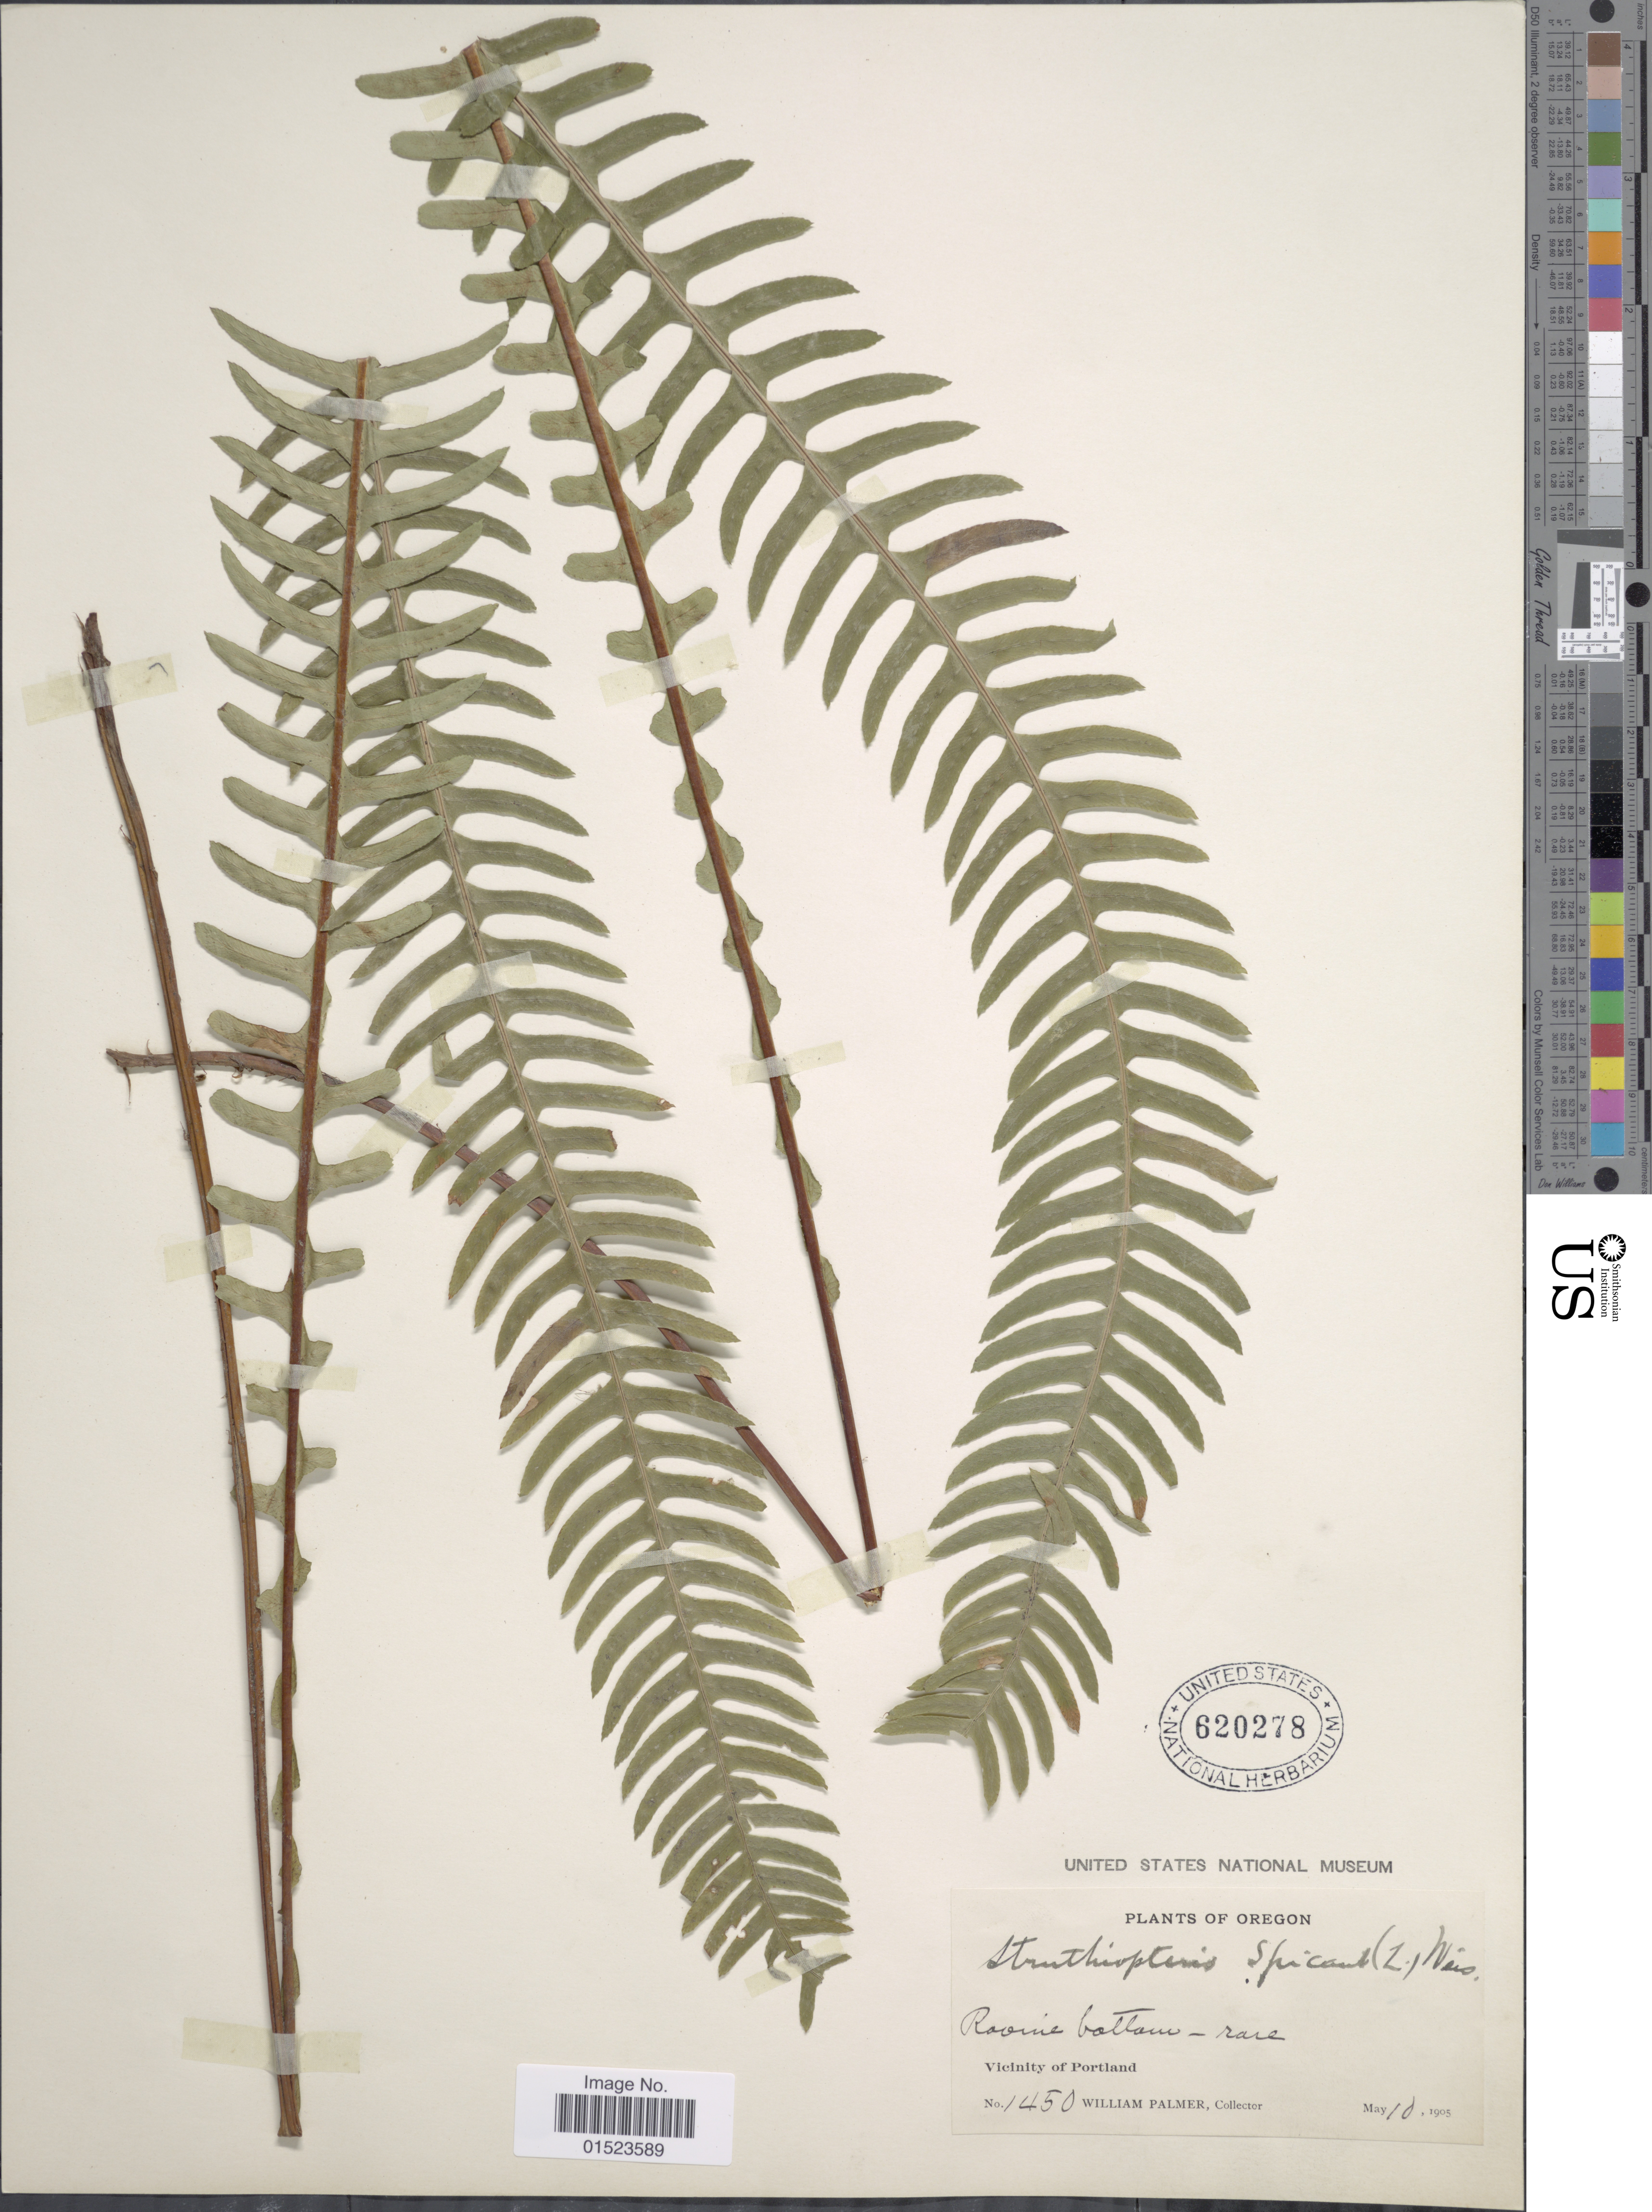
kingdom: Plantae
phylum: Tracheophyta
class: Polypodiopsida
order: Polypodiales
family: Blechnaceae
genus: Blechnum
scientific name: Blechnum spicant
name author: (L.) Sm.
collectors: W. Palmer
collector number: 1450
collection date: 1905-05-10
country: United States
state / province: Oregon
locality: Vicinity of Portland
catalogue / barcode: US 620278